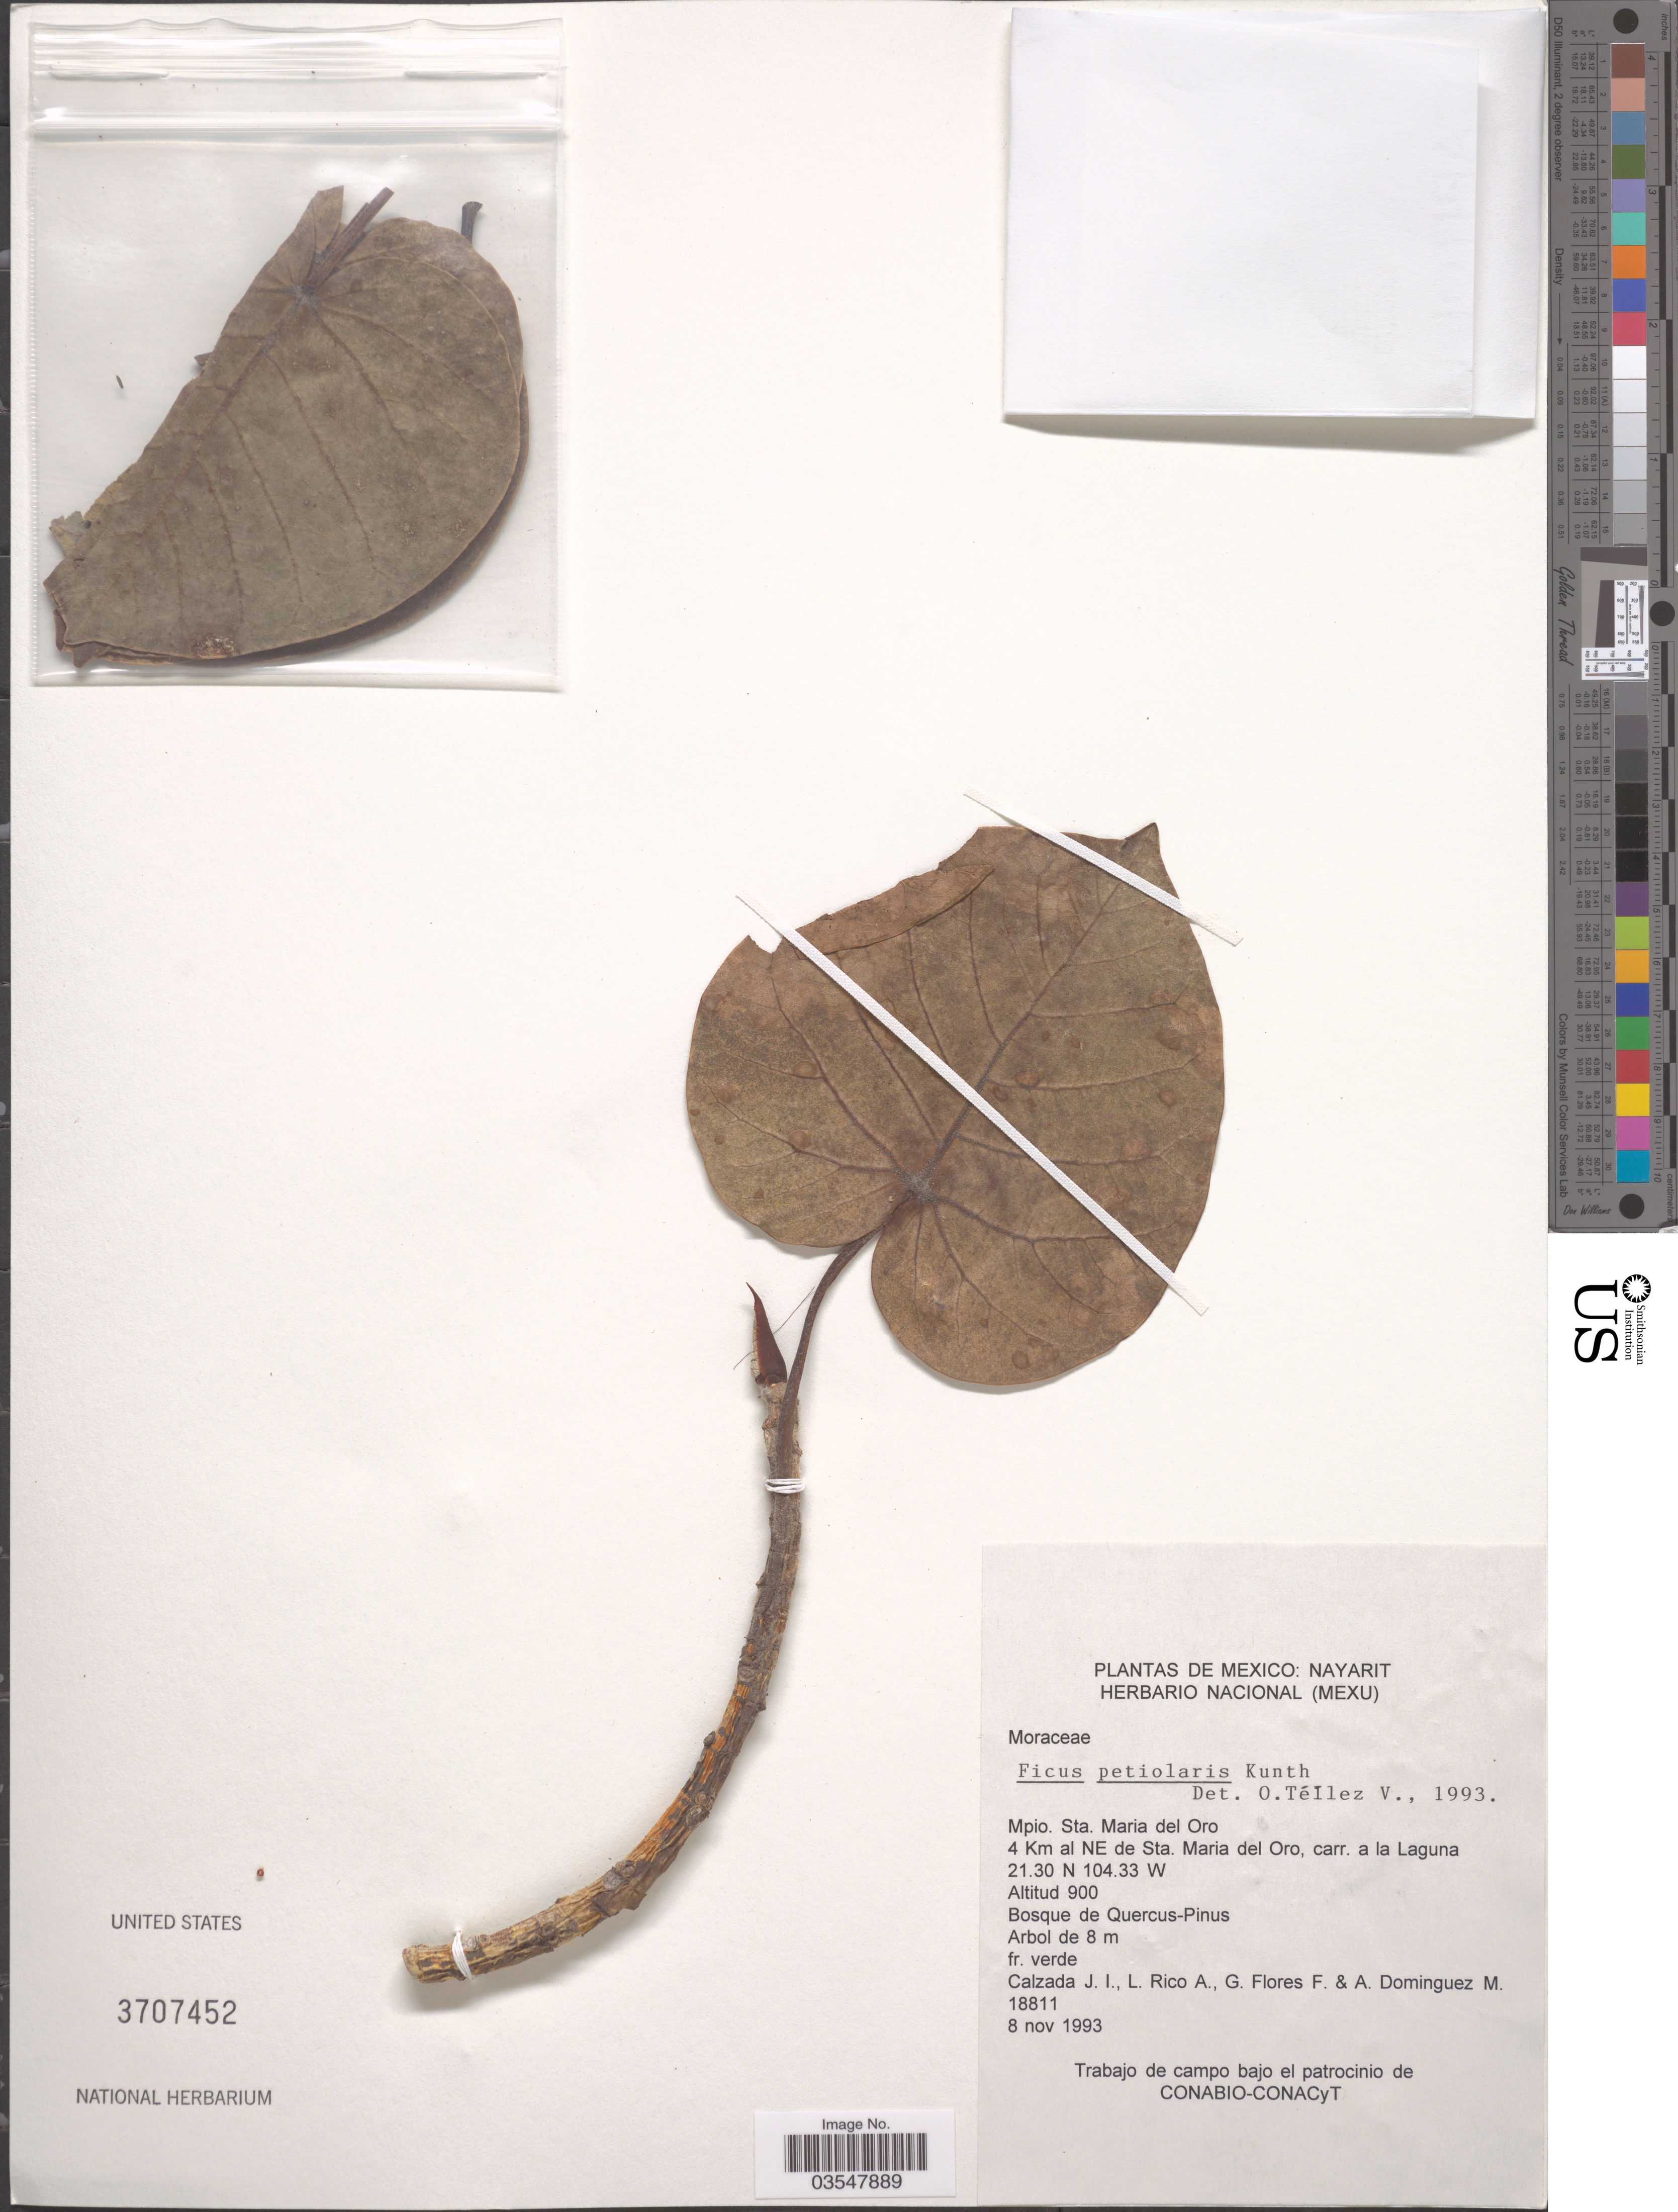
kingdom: Plantae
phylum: Tracheophyta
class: Magnoliopsida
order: Rosales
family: Moraceae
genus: Ficus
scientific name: Ficus petiolaris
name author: Kunth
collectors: J. I. Calzada, M. Rico Arce, G. Flores F. & A. Dominguez M.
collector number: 18811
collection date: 1993-11-08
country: Mexico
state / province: Nayarit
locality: Mpio. Sta. Maria del Oro. 4 Km al NE de Sta. Maria del Oro, carr. a la Laguna.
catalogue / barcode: US 3707452